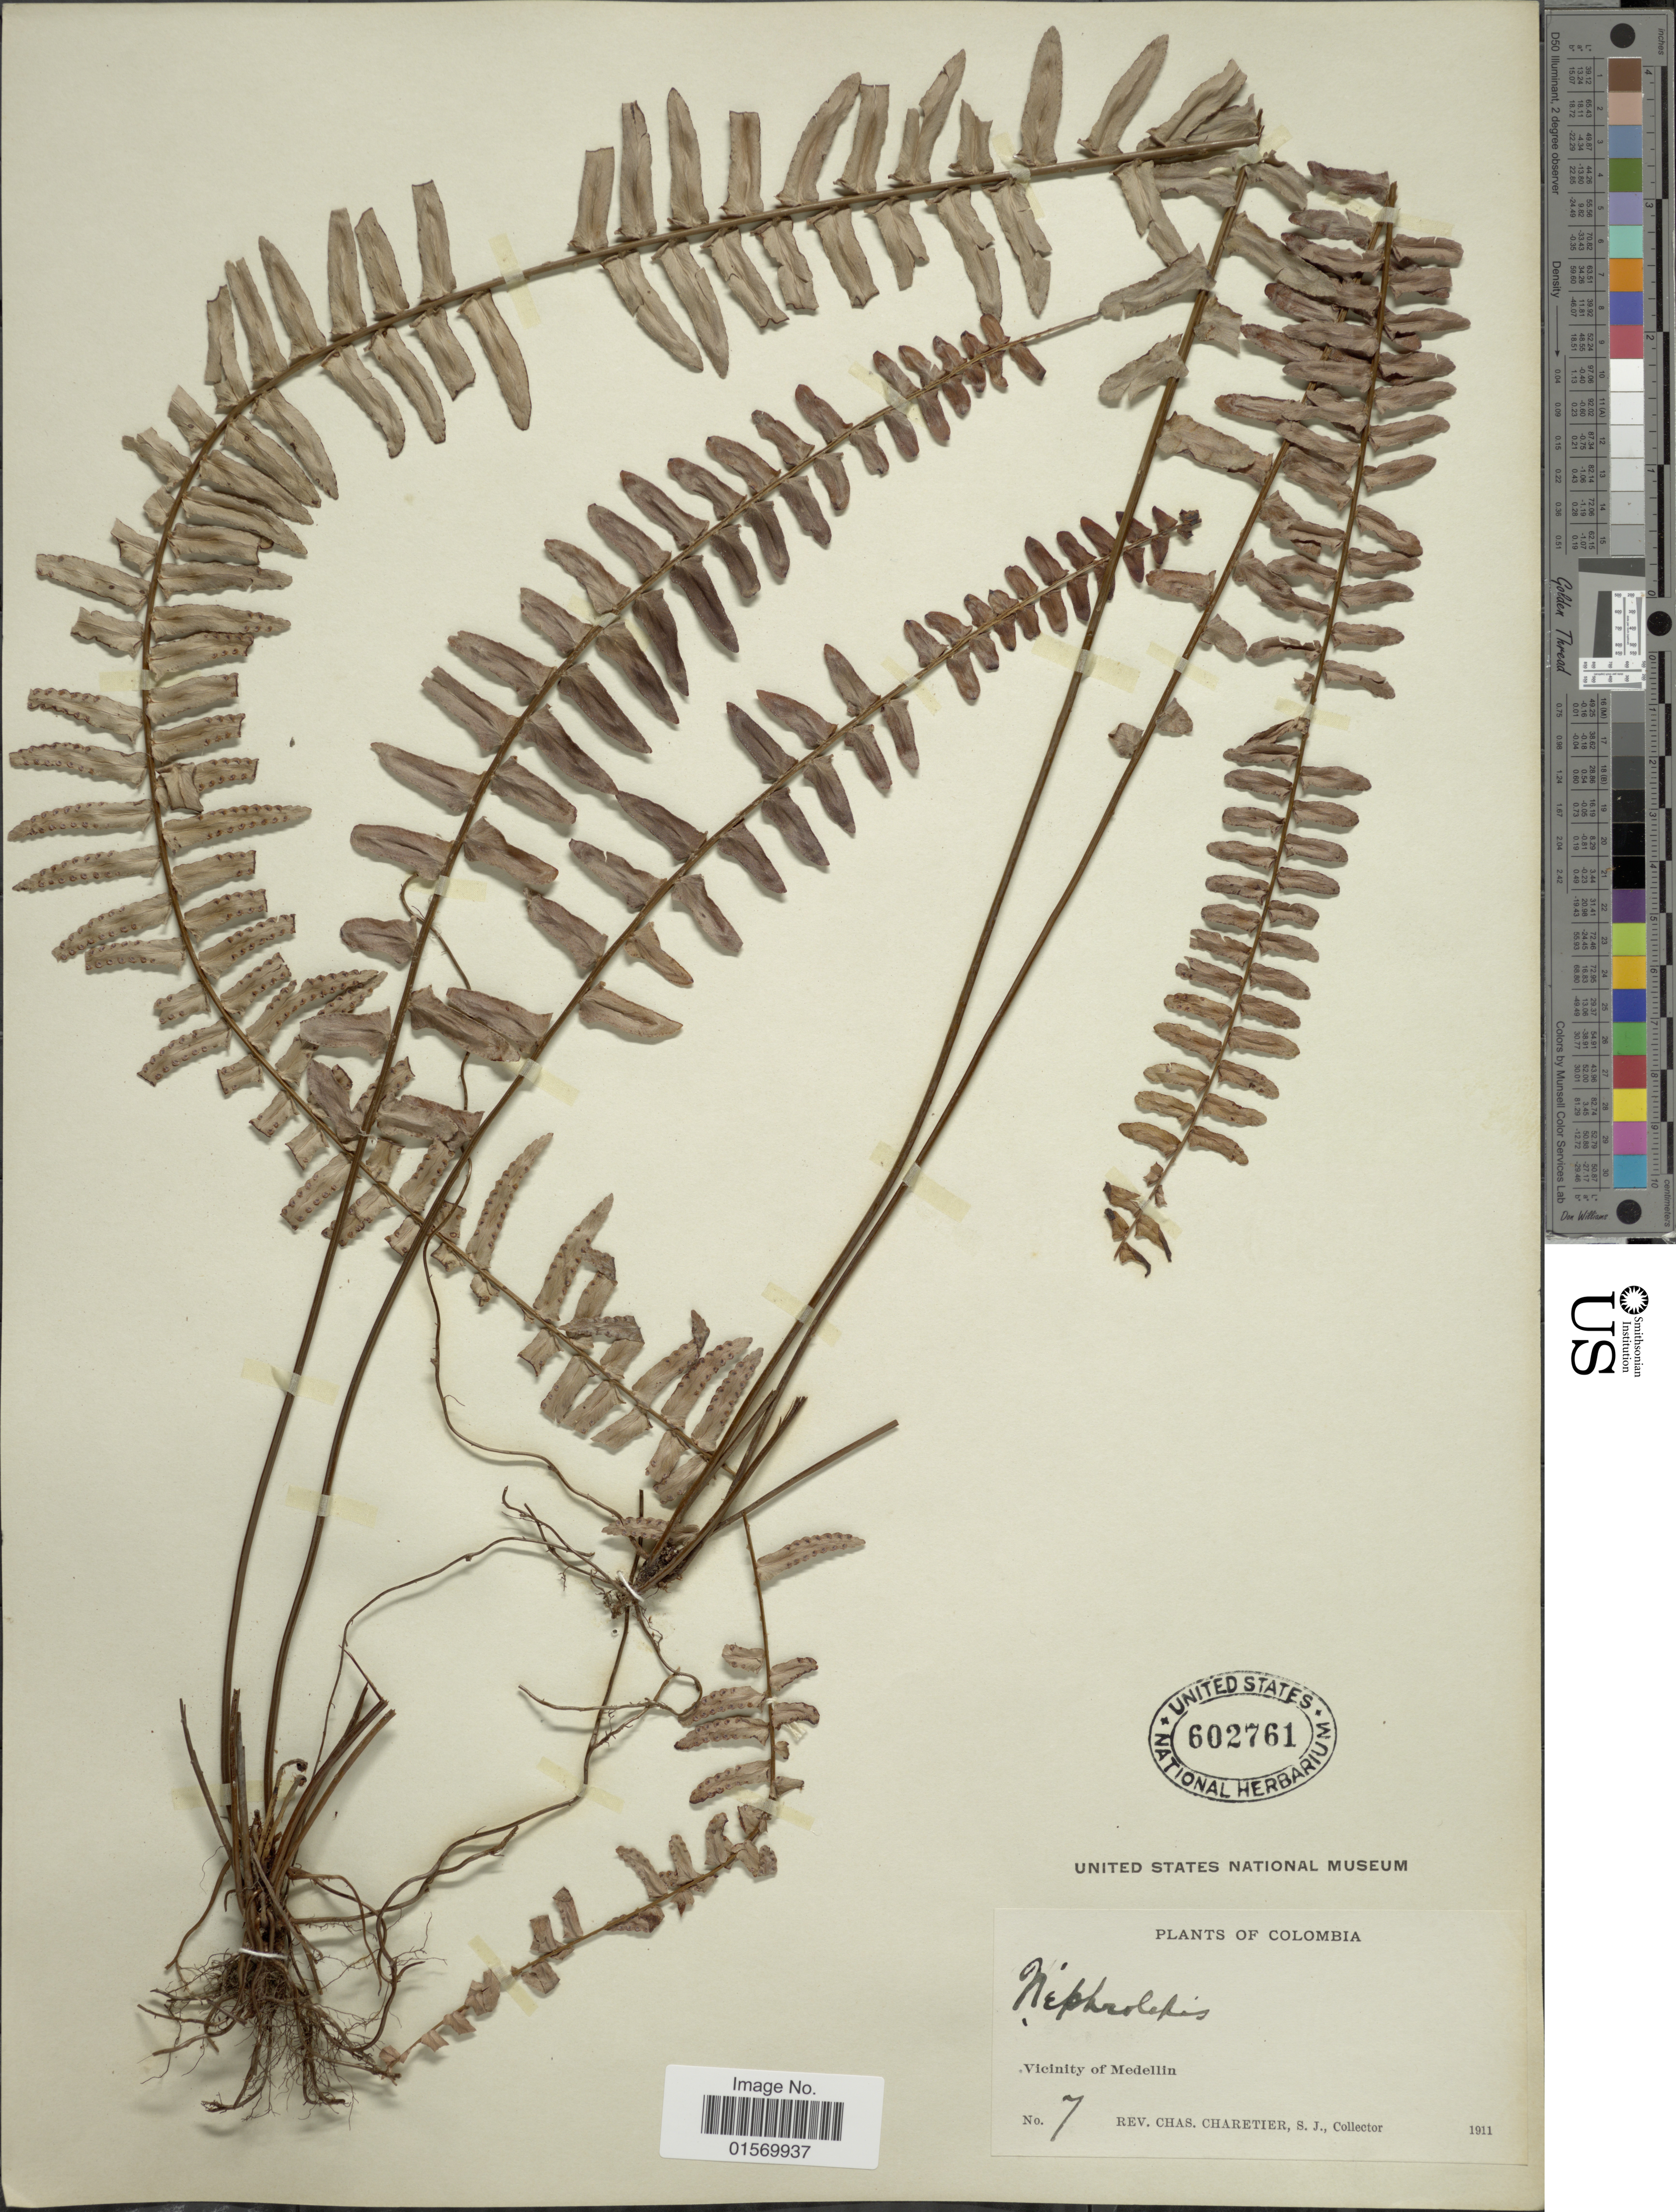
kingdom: Plantae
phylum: Tracheophyta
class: Polypodiopsida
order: Polypodiales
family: Nephrolepidaceae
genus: Nephrolepis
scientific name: Nephrolepis pendula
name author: (Raddi) J. Sm.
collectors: C. Charetier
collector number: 7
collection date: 1911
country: Colombia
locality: Vicinity of Medellin.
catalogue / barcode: US 602761